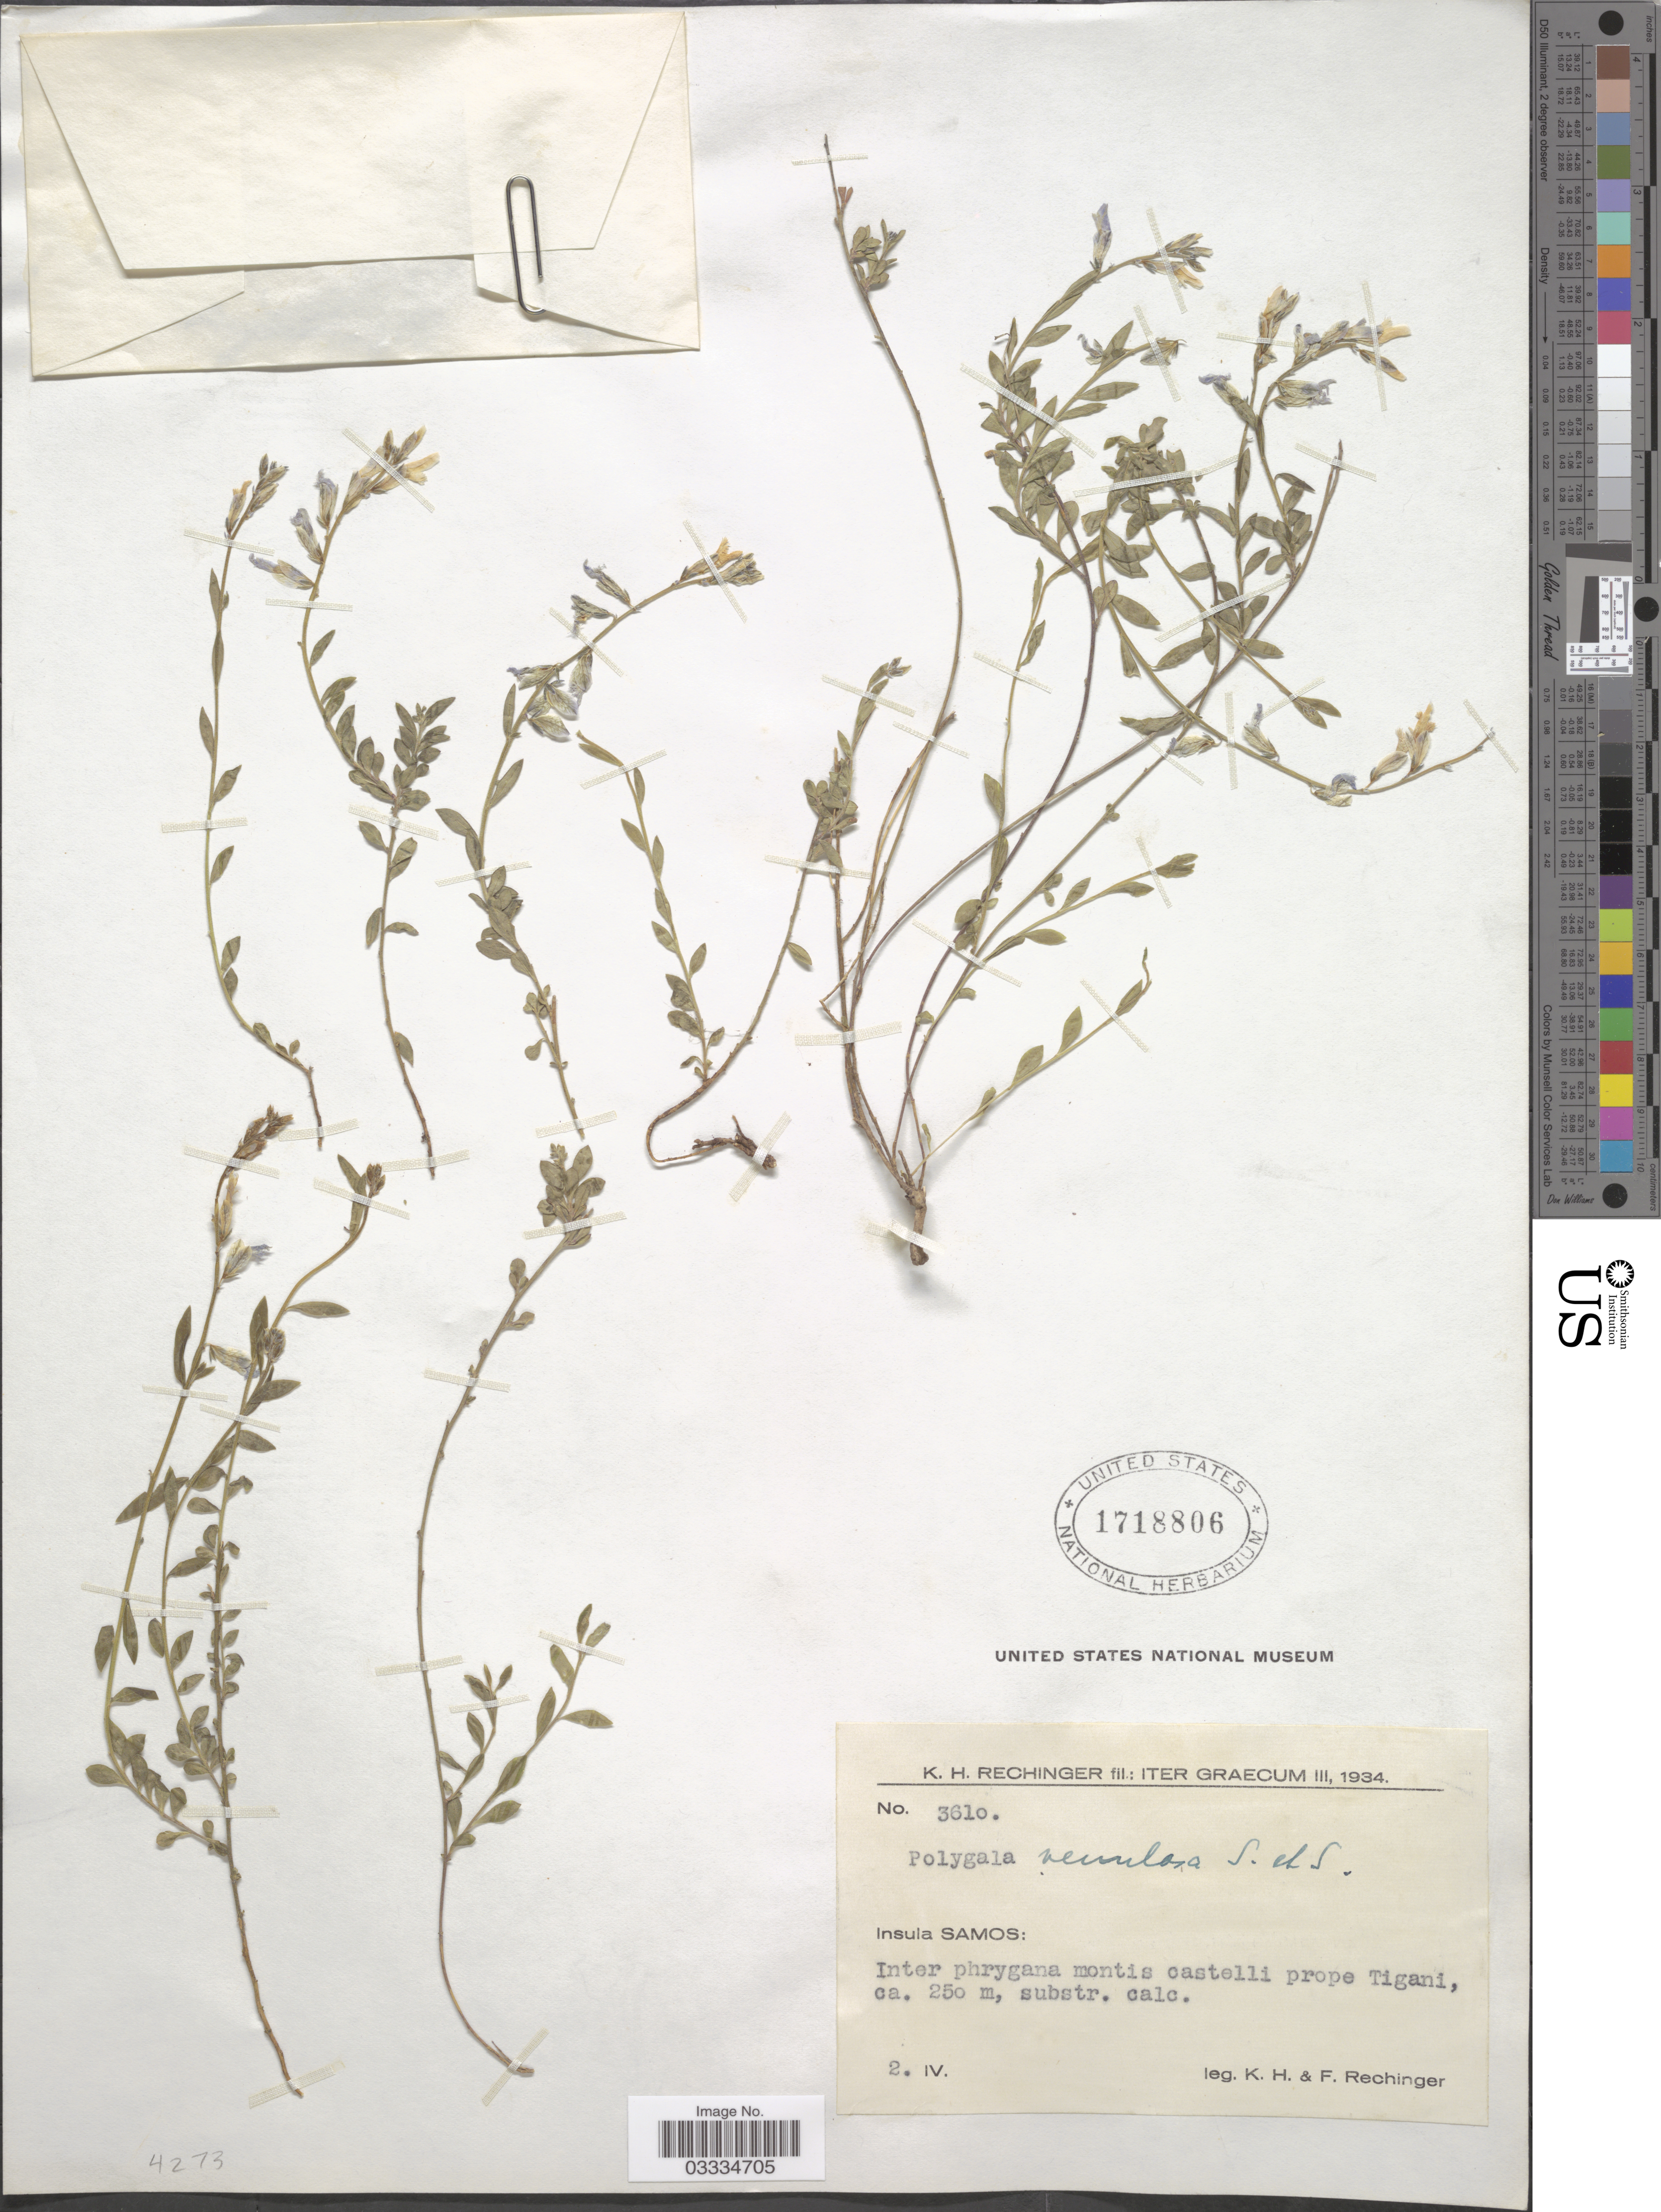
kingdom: Plantae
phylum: Tracheophyta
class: Magnoliopsida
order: Fabales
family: Polygalaceae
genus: Polygala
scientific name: Polygala venulosa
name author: Sm.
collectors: K. H. Rechinger & F. Rechinger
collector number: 3610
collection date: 1934-04-02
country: Greece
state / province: North Aegean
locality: Iter Graecum. Insula Samos: Inter phrygana montis castelli prope Tigani.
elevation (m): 250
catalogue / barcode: US 1718806